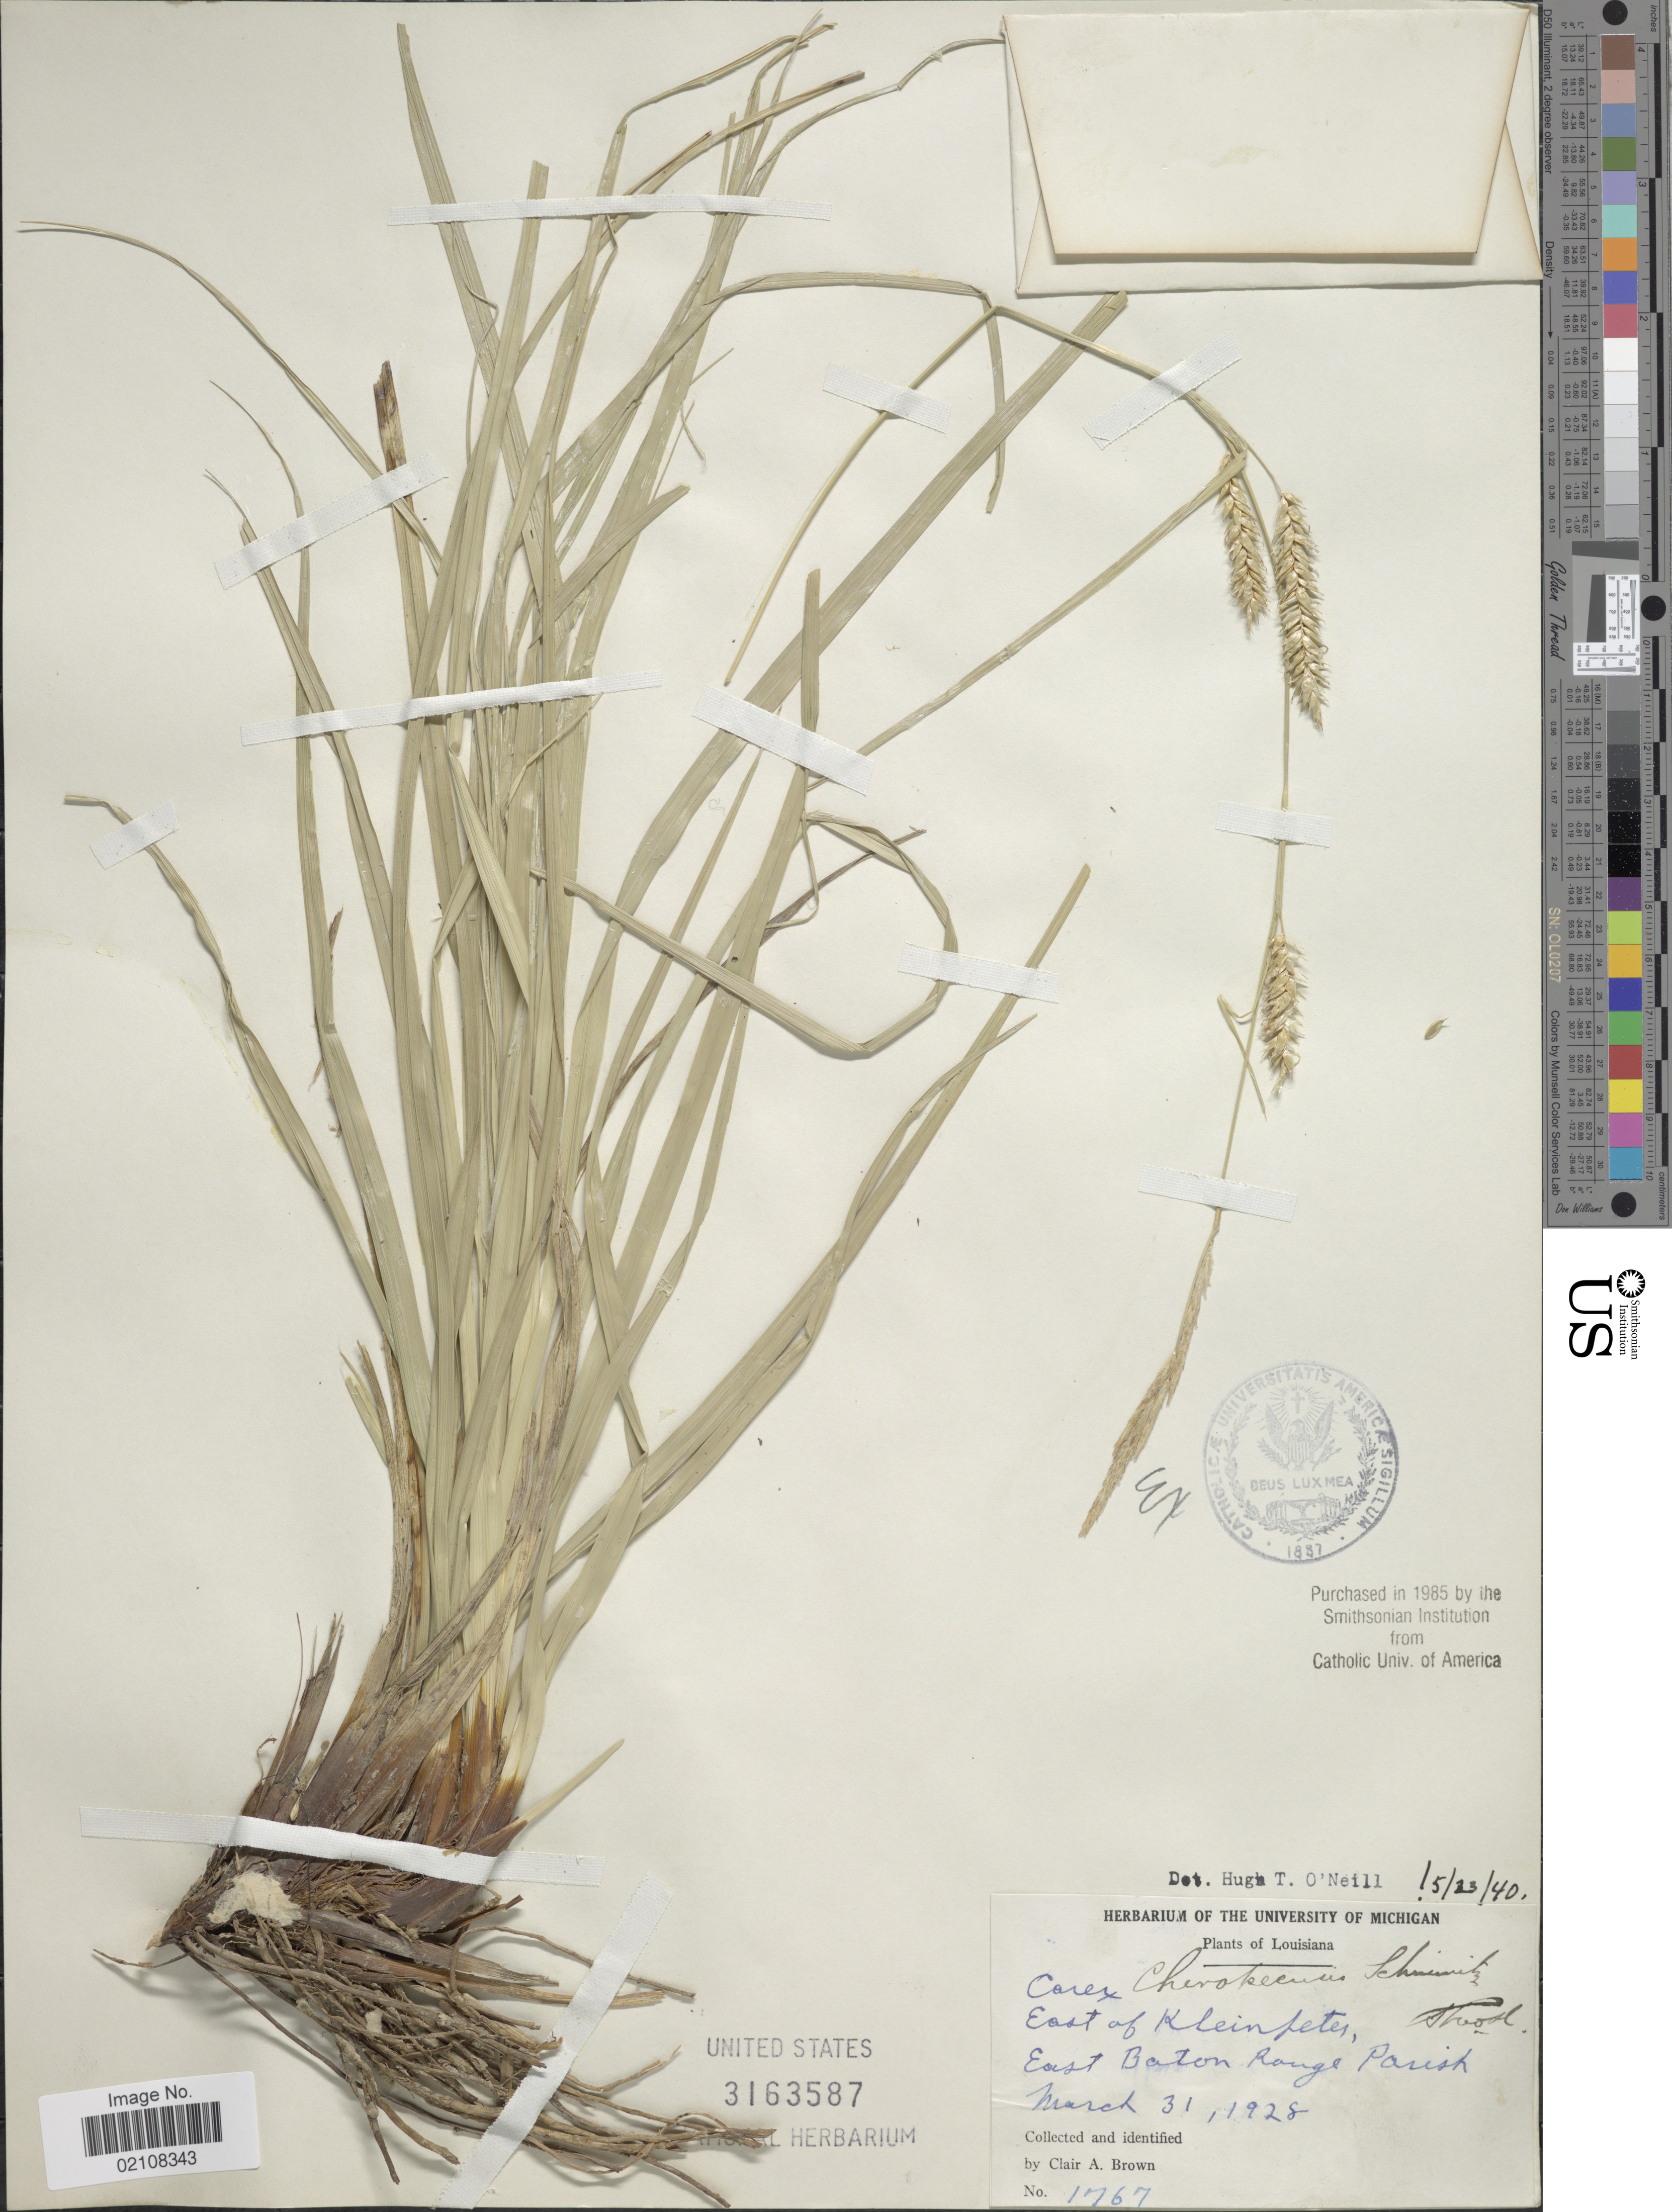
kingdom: Plantae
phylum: Tracheophyta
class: Liliopsida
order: Poales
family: Cyperaceae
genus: Carex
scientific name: Carex cherokeensis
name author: Schwein.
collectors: C. A. Brown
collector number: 1767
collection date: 1928-03-31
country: United States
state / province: Louisiana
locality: East of Kleinfets, East Baton Range Parish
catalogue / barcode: US 3163587